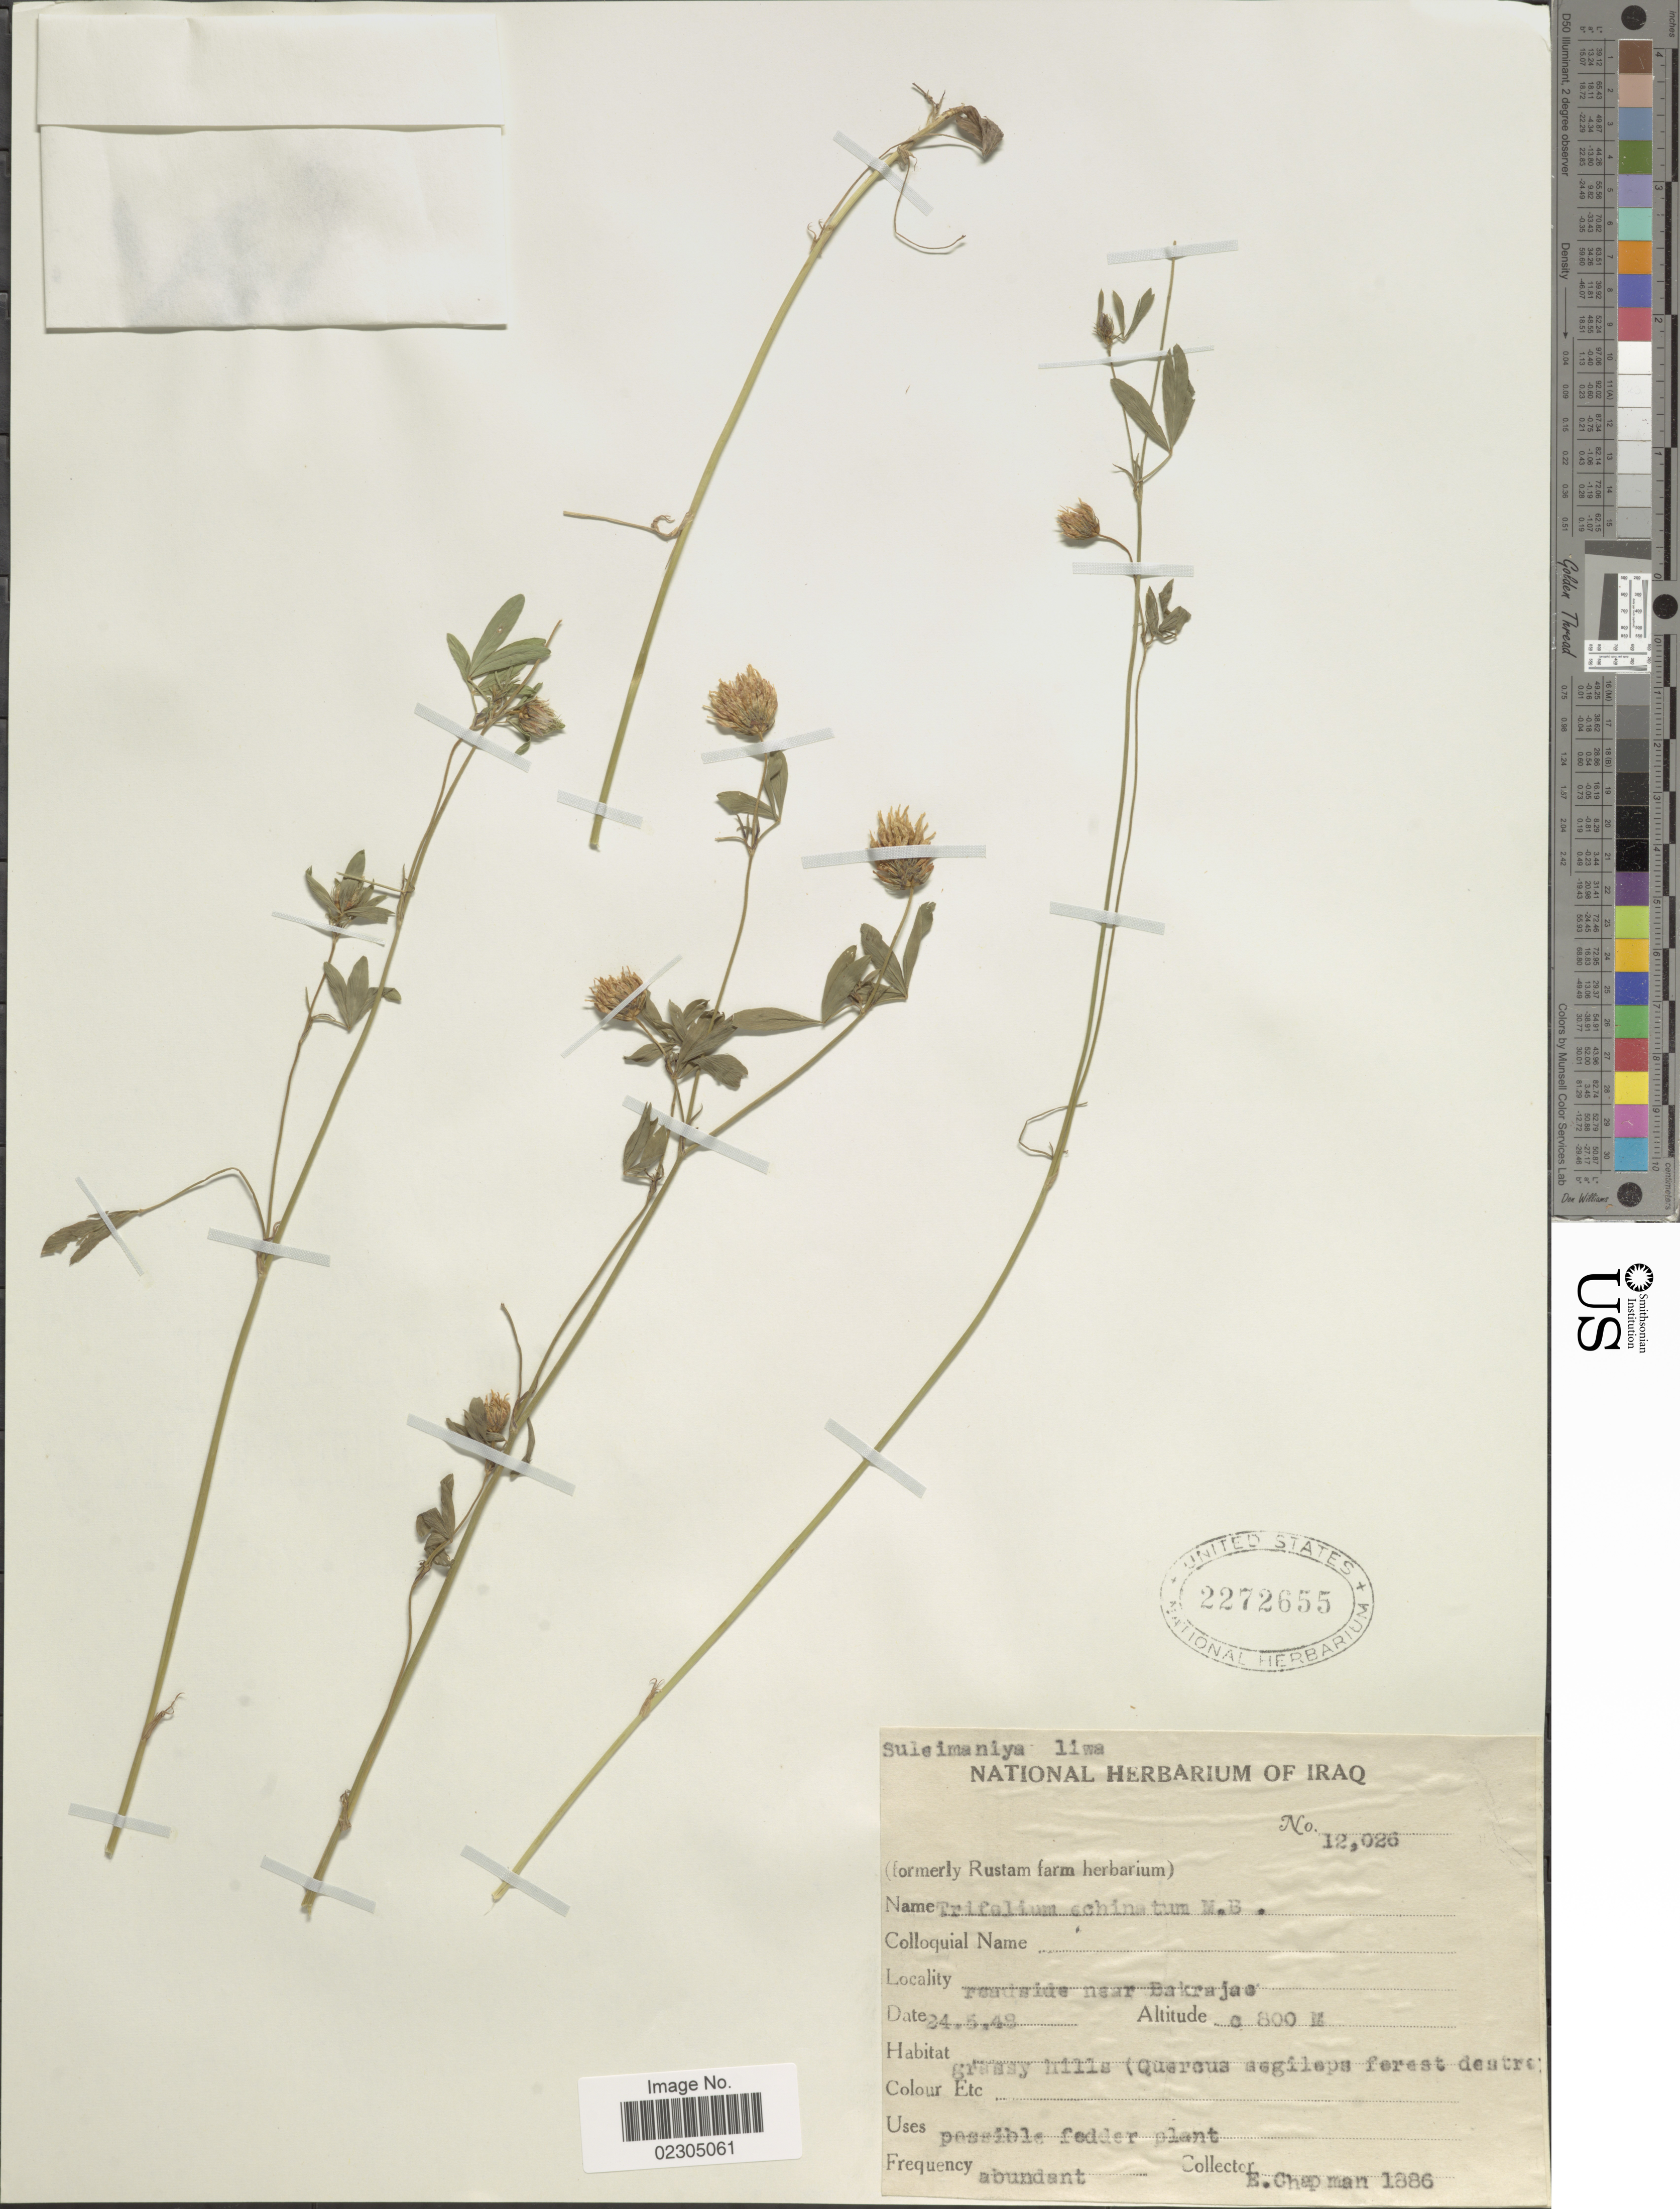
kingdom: Plantae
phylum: Tracheophyta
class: Magnoliopsida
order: Fabales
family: Fabaceae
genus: Trifolium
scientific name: Trifolium echinatum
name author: M. Bieb.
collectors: E. Chapman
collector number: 1886/12026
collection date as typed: Transcribed d/m/y: 24/5/48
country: Iraq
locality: Roadside near Bakrajae [interpreted].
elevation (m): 800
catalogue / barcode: US 2272655